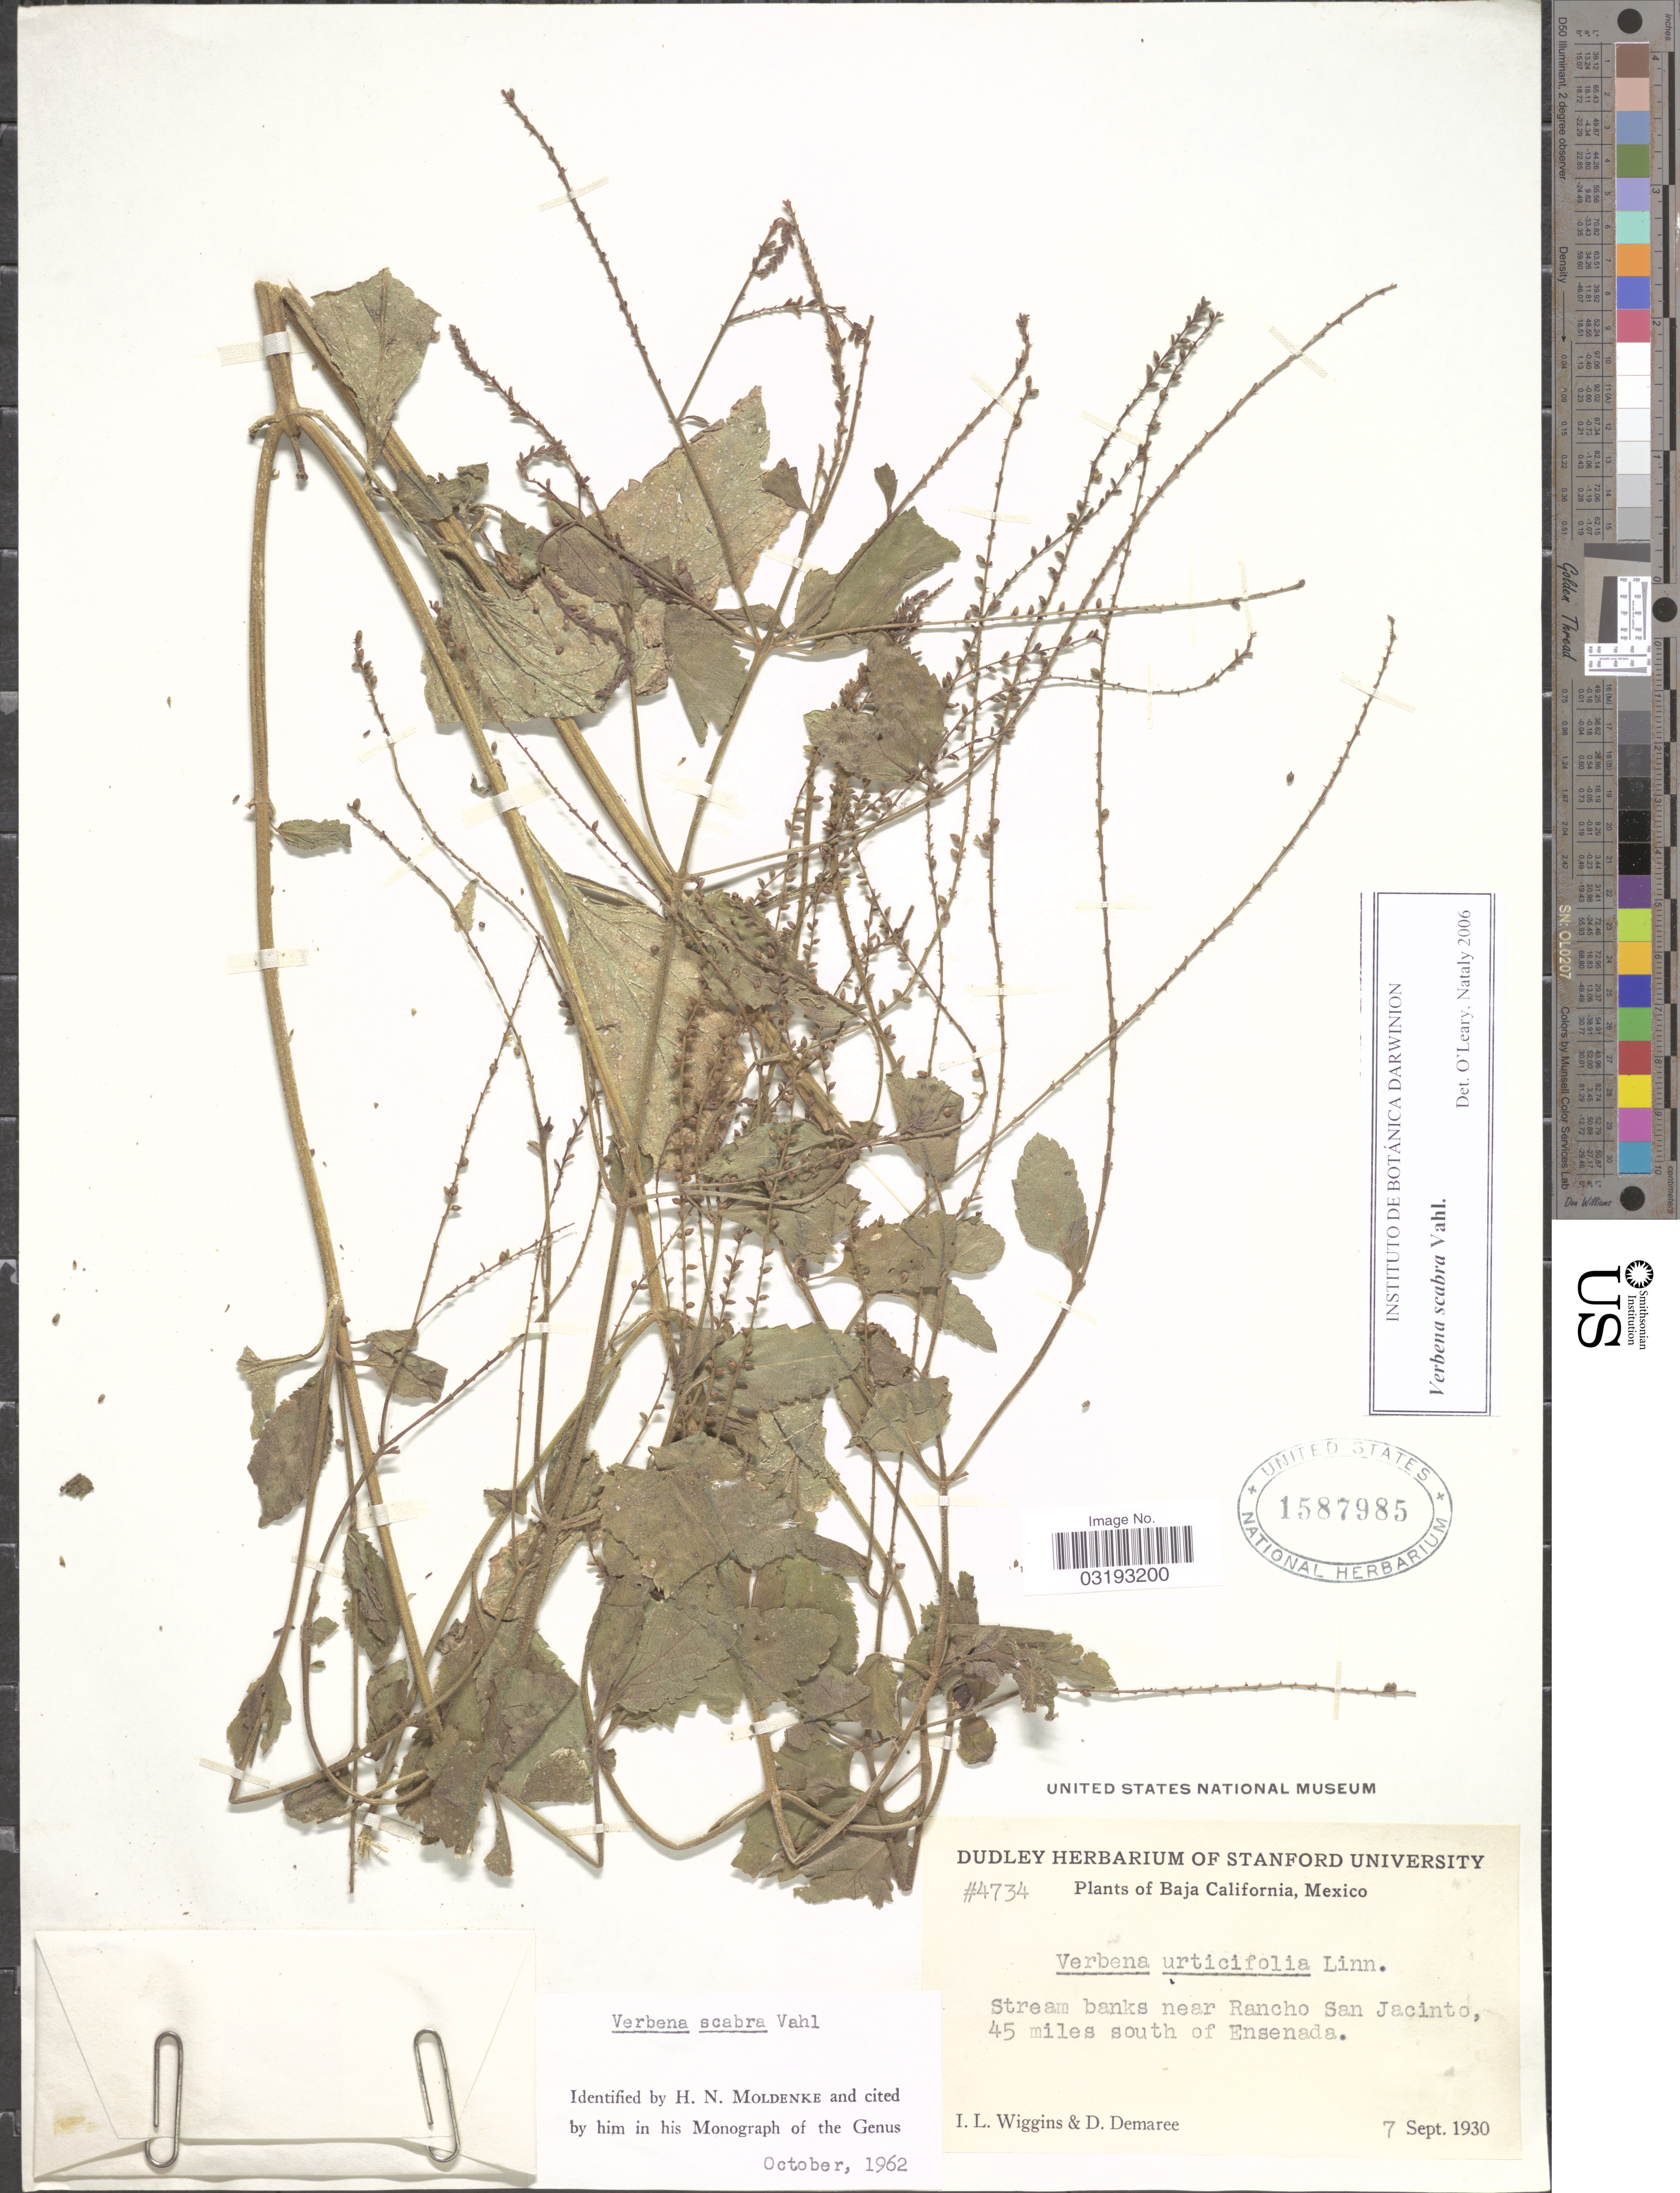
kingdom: Plantae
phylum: Tracheophyta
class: Magnoliopsida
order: Lamiales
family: Verbenaceae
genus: Verbena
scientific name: Verbena scabra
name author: Vahl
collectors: I. L. Wiggins & D. Demaree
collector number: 4734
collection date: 1930-09-07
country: Mexico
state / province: Baja California Norte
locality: Stream banks near Rancho San Jacinto, 45 miles south of Ensenada.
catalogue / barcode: US 1587985